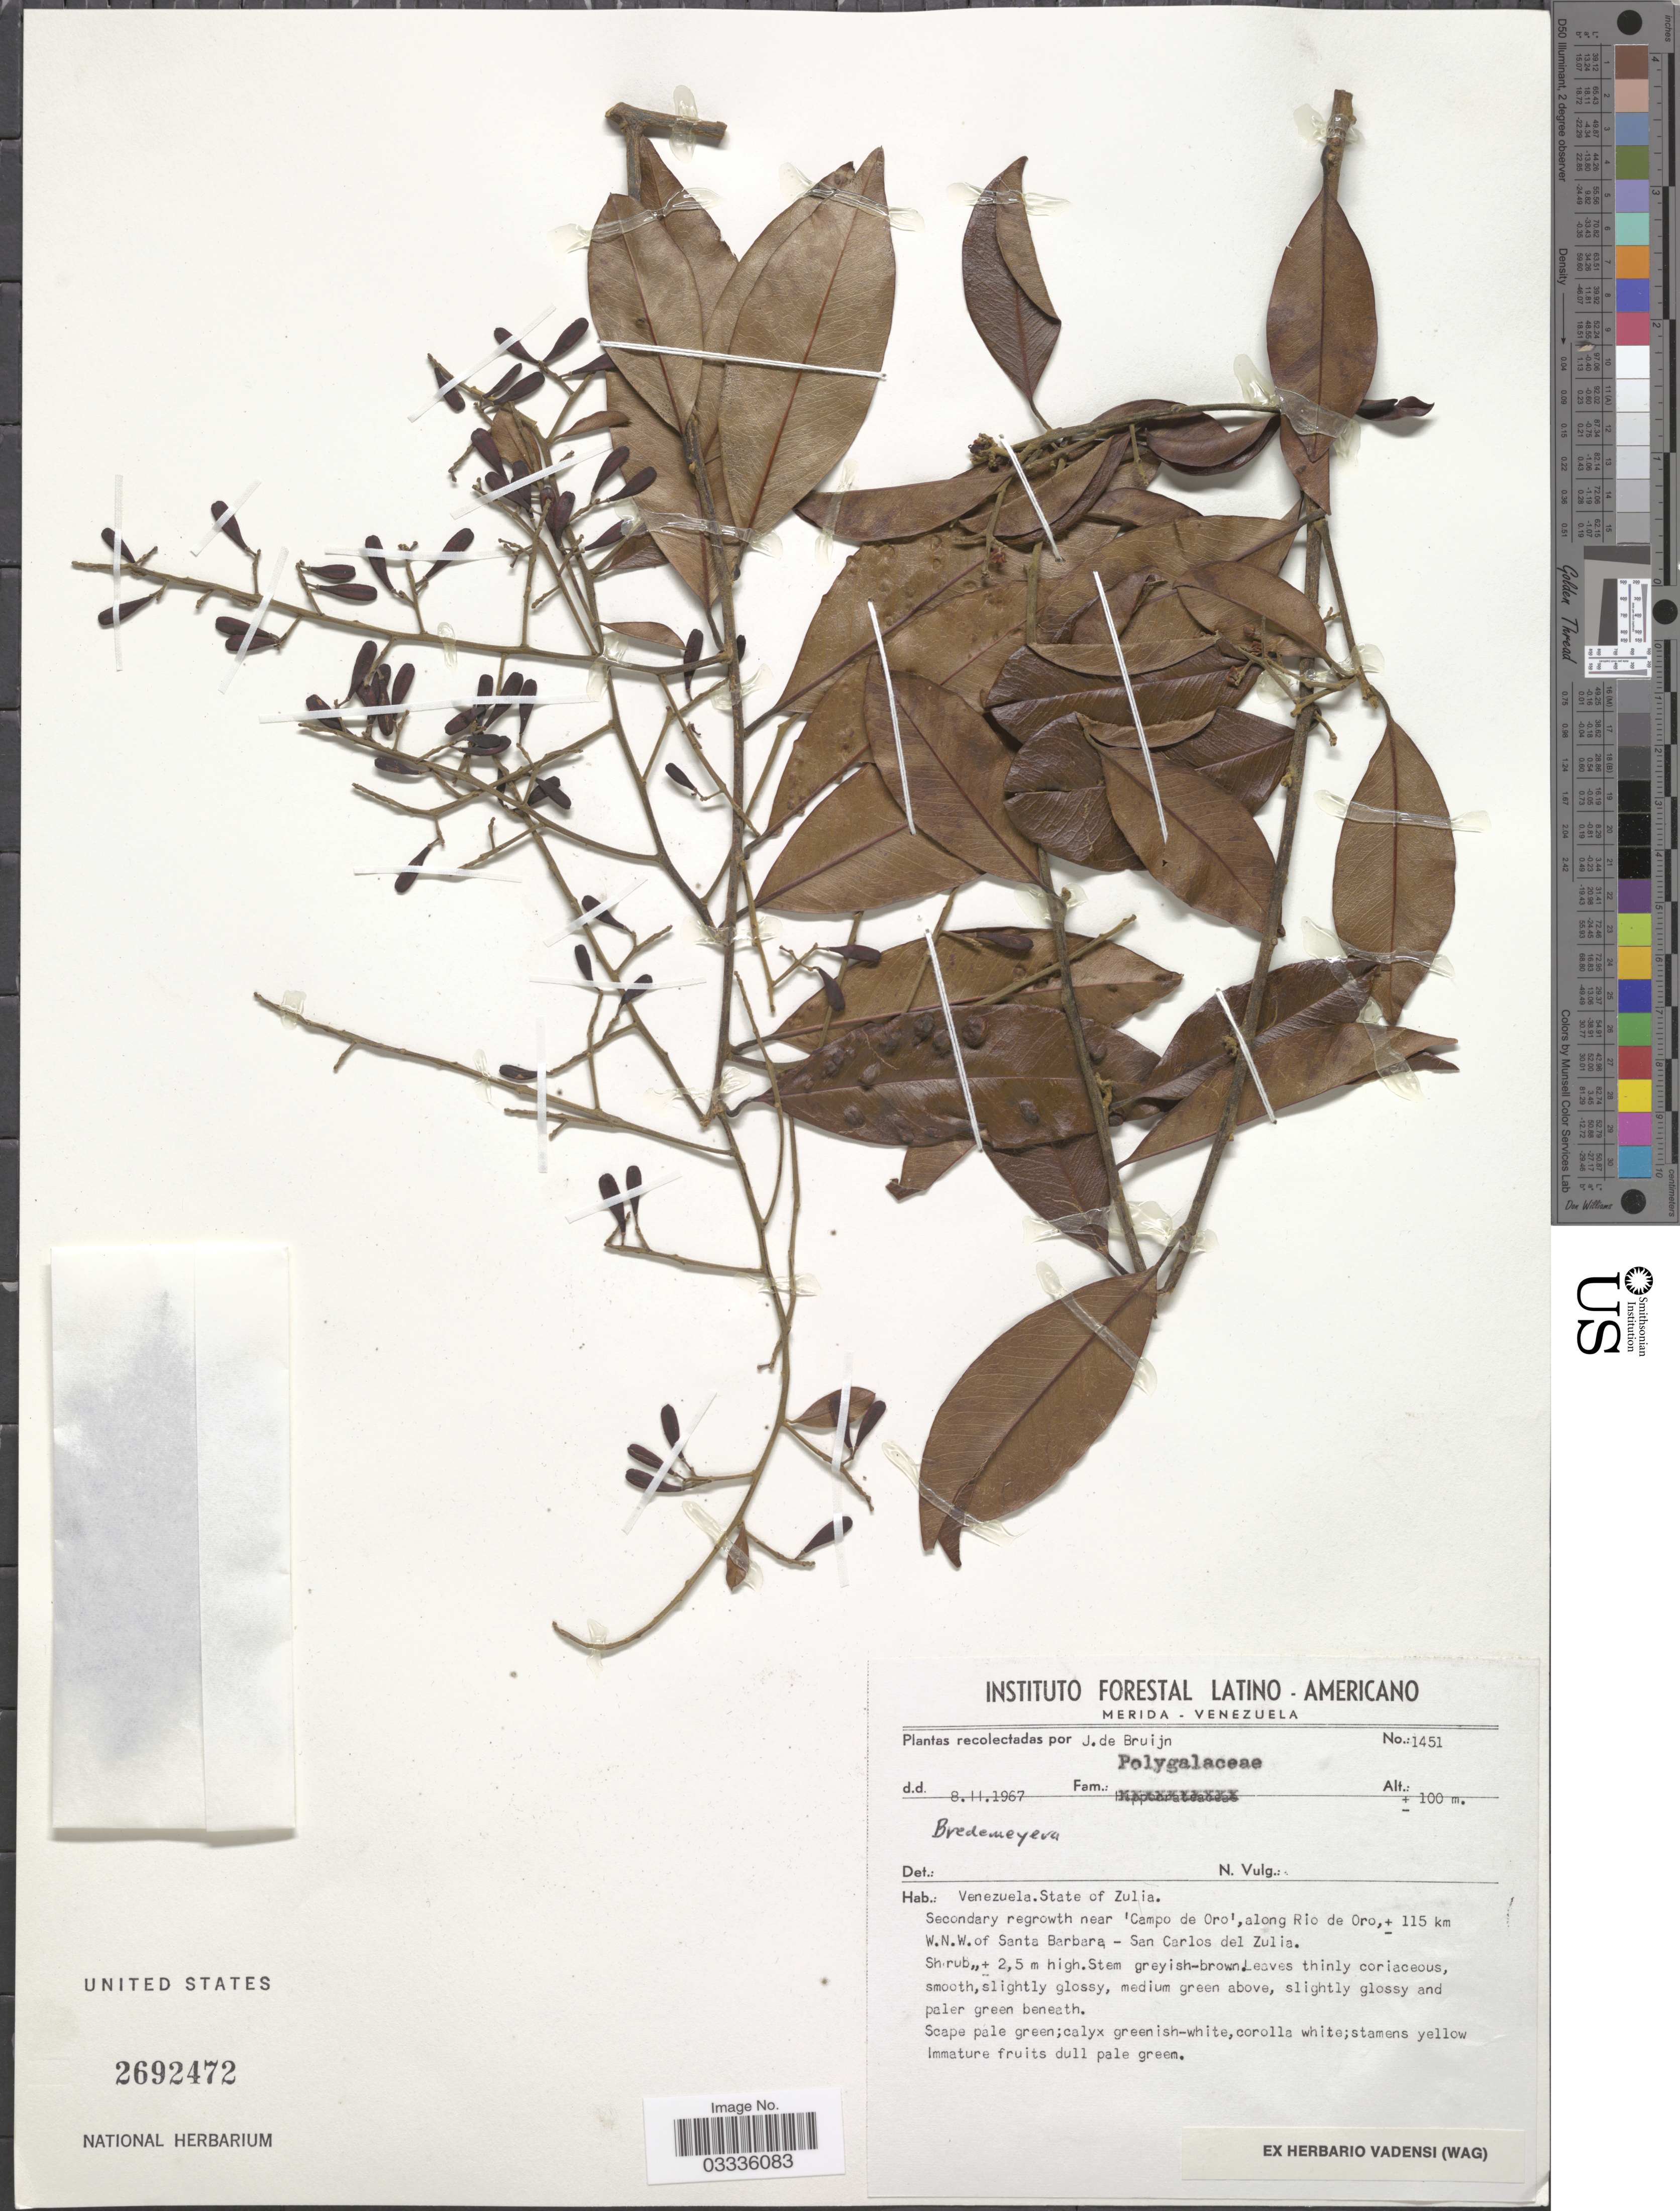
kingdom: Plantae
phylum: Tracheophyta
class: Magnoliopsida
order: Fabales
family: Polygalaceae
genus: Bredemeyera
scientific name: Bredemeyera sp.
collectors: J. Bruijn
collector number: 1451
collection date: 1967-11-08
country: Venezuela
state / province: Zulia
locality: Secondary regrowth near 'Campo de Oro', along Rio de Oro, ± 115 km W.N.W. of Santa Barbara - San Carlos del Zulia.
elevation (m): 100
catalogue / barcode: US 2692472